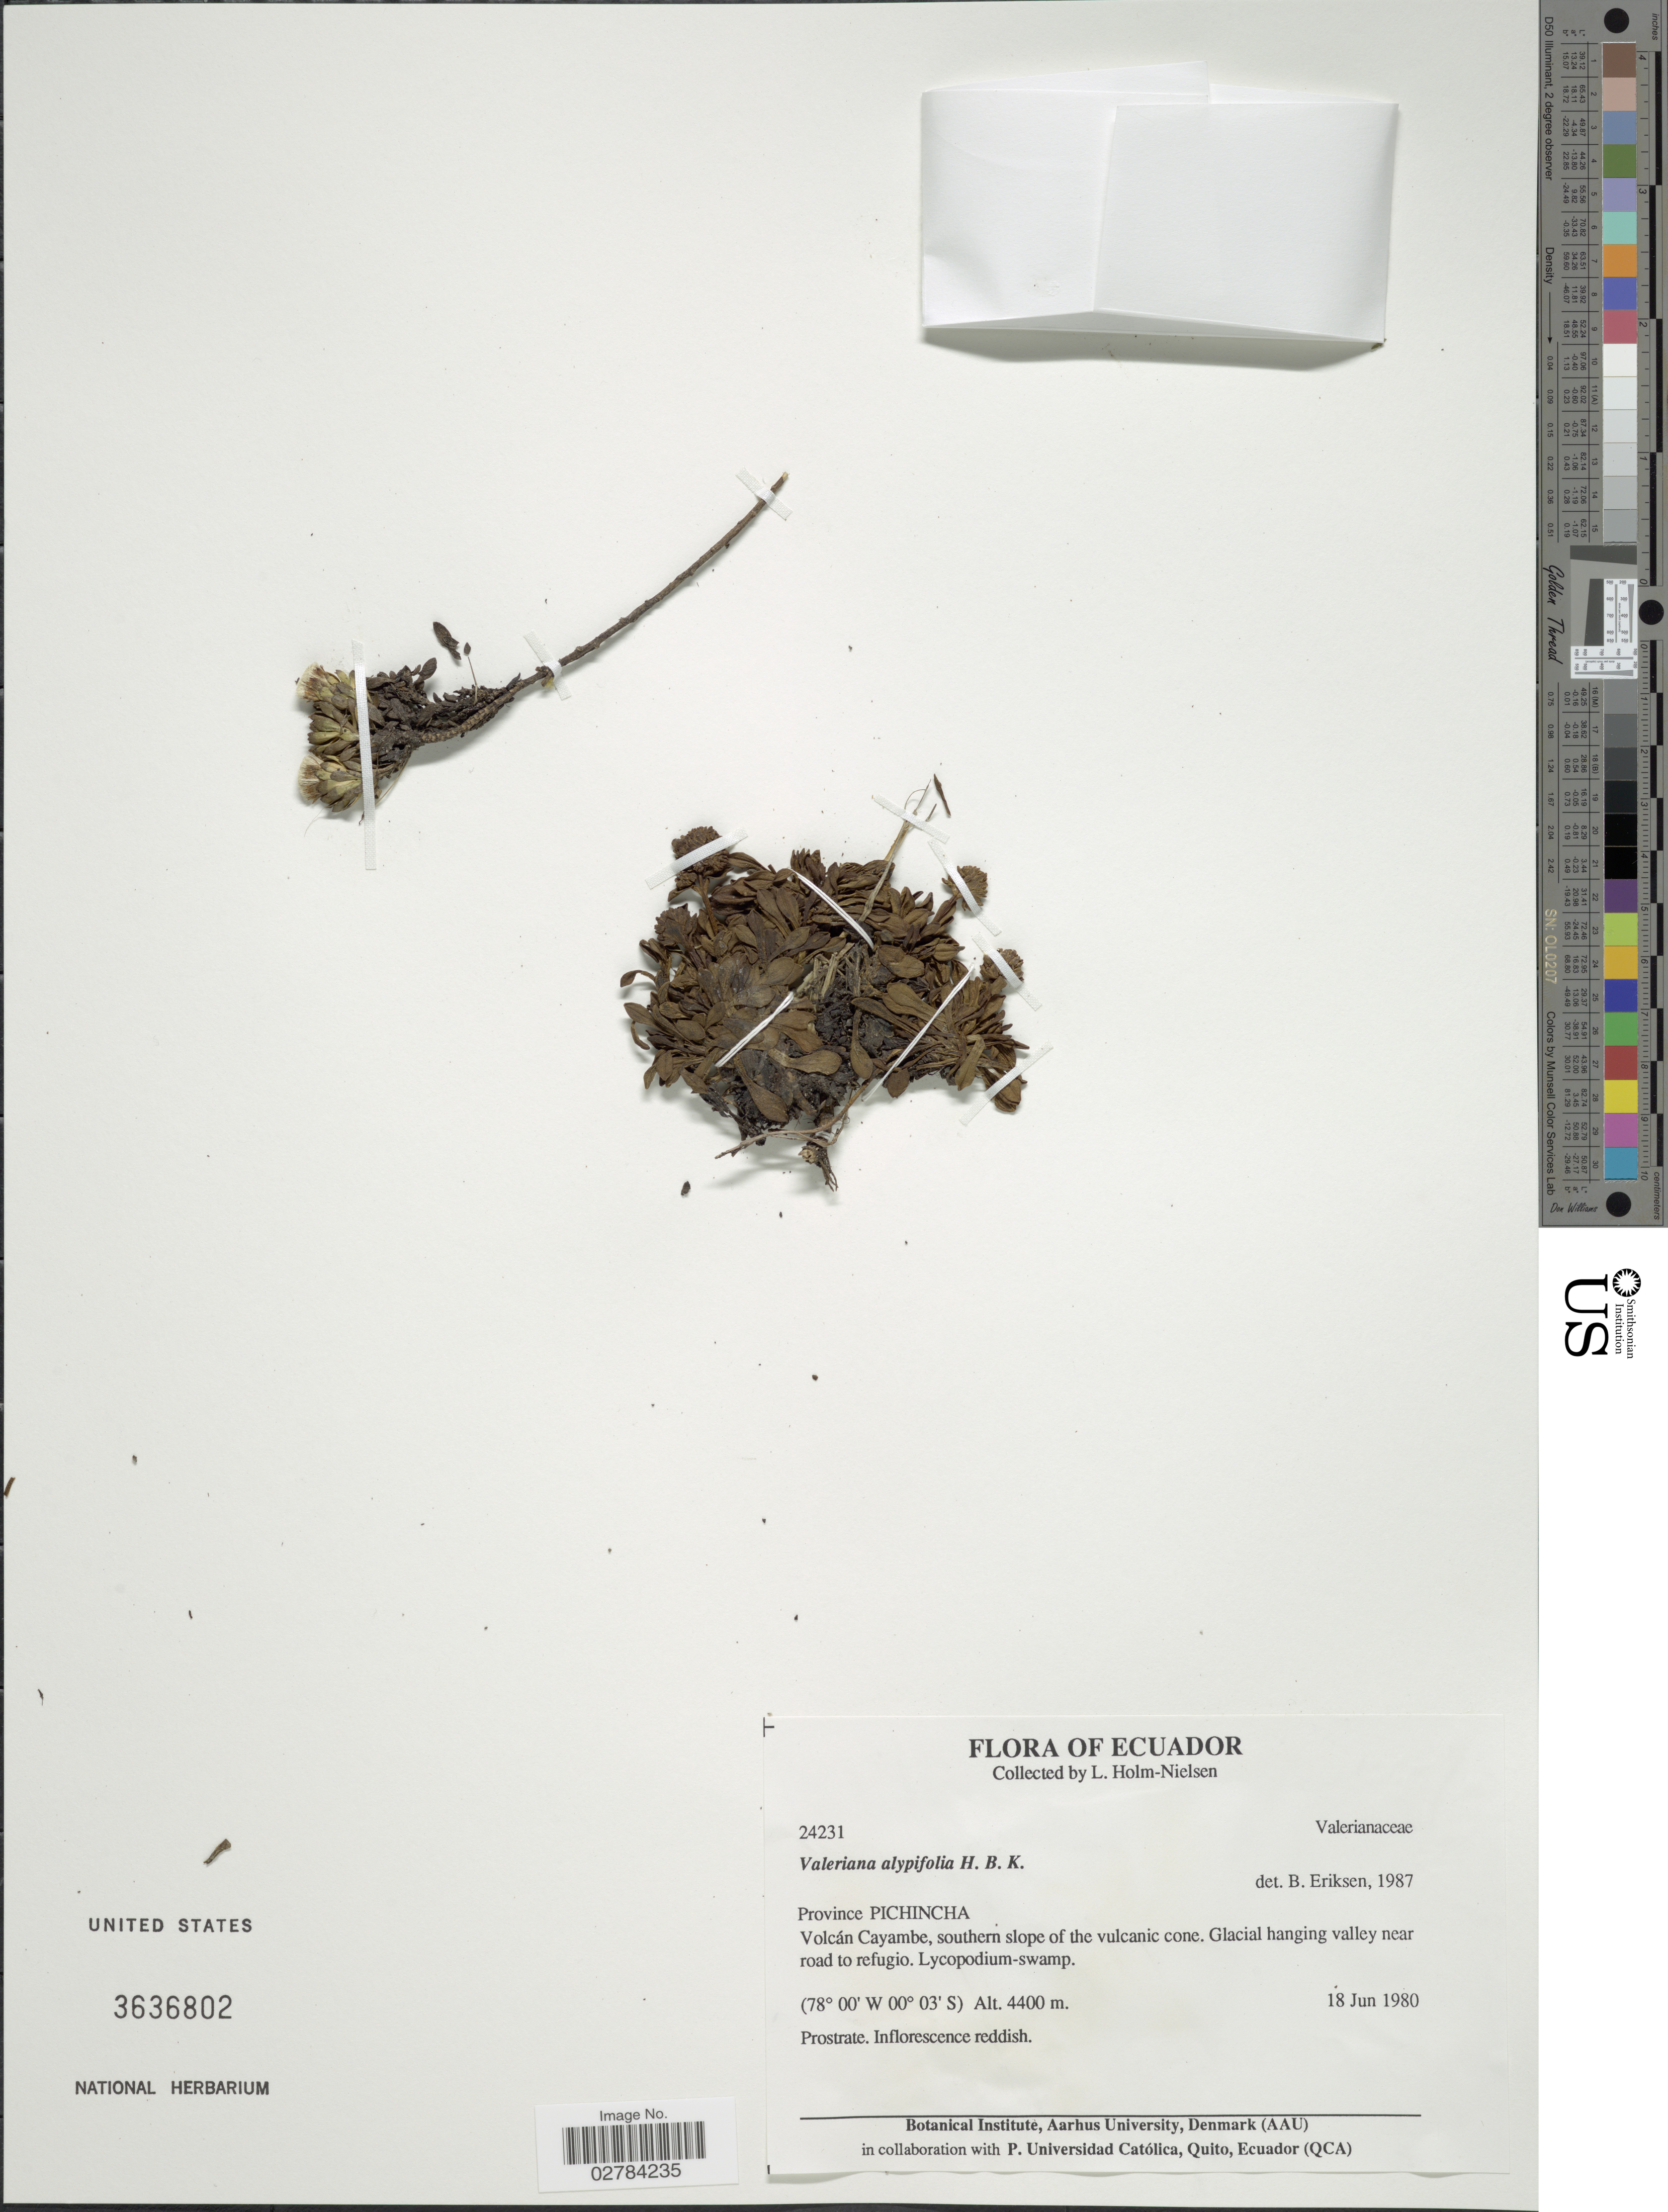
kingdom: Plantae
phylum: Tracheophyta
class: Magnoliopsida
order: Dipsacales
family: Caprifoliaceae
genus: Valeriana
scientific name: Valeriana alypifolia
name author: Kunth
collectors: L. Holm-Nielsen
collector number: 24231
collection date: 1987-06-18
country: Ecuador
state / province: Pichincha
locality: Vólcan Cayambe, southern slope of the vulcanic cone. Glacial hanging valley near road to refugio.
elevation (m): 4400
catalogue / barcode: US 3636802